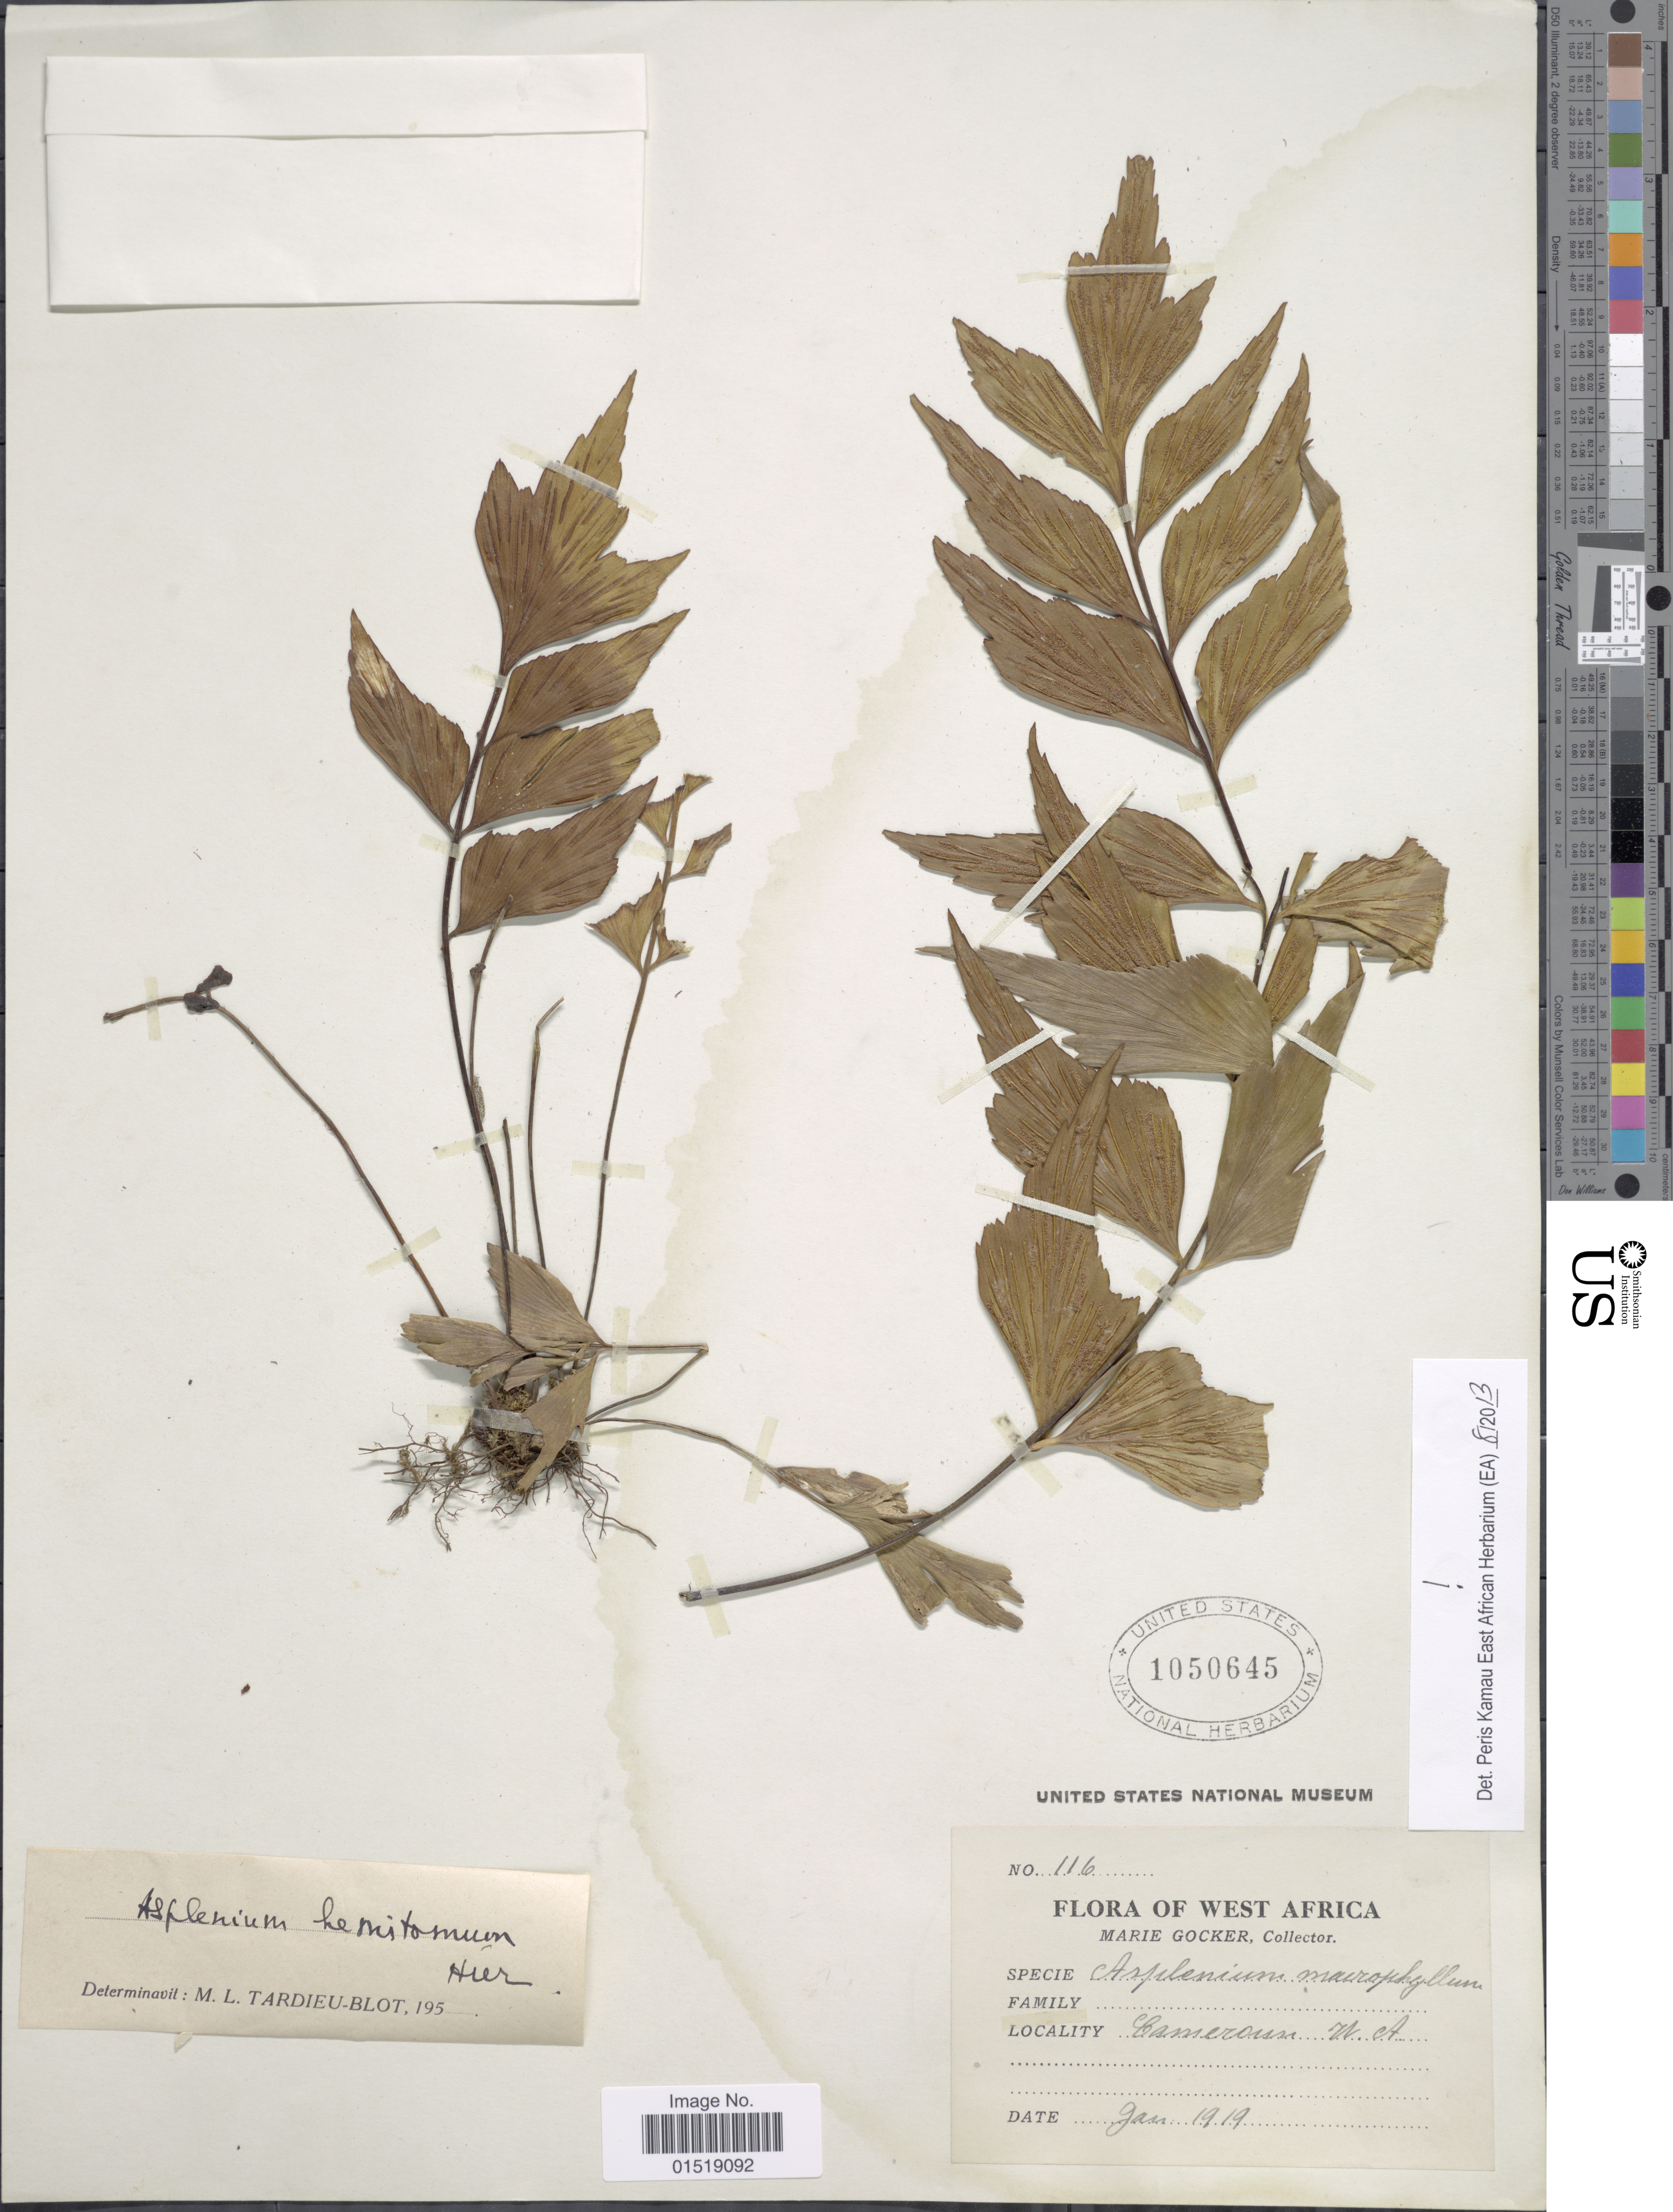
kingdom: Plantae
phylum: Tracheophyta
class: Polypodiopsida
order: Polypodiales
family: Aspleniaceae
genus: Asplenium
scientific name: Asplenium hemitomum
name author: Hieron.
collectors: M. Gocker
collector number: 116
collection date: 1919-01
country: Cameroon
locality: West Africa. Cameroon W. et.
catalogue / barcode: US 1050645